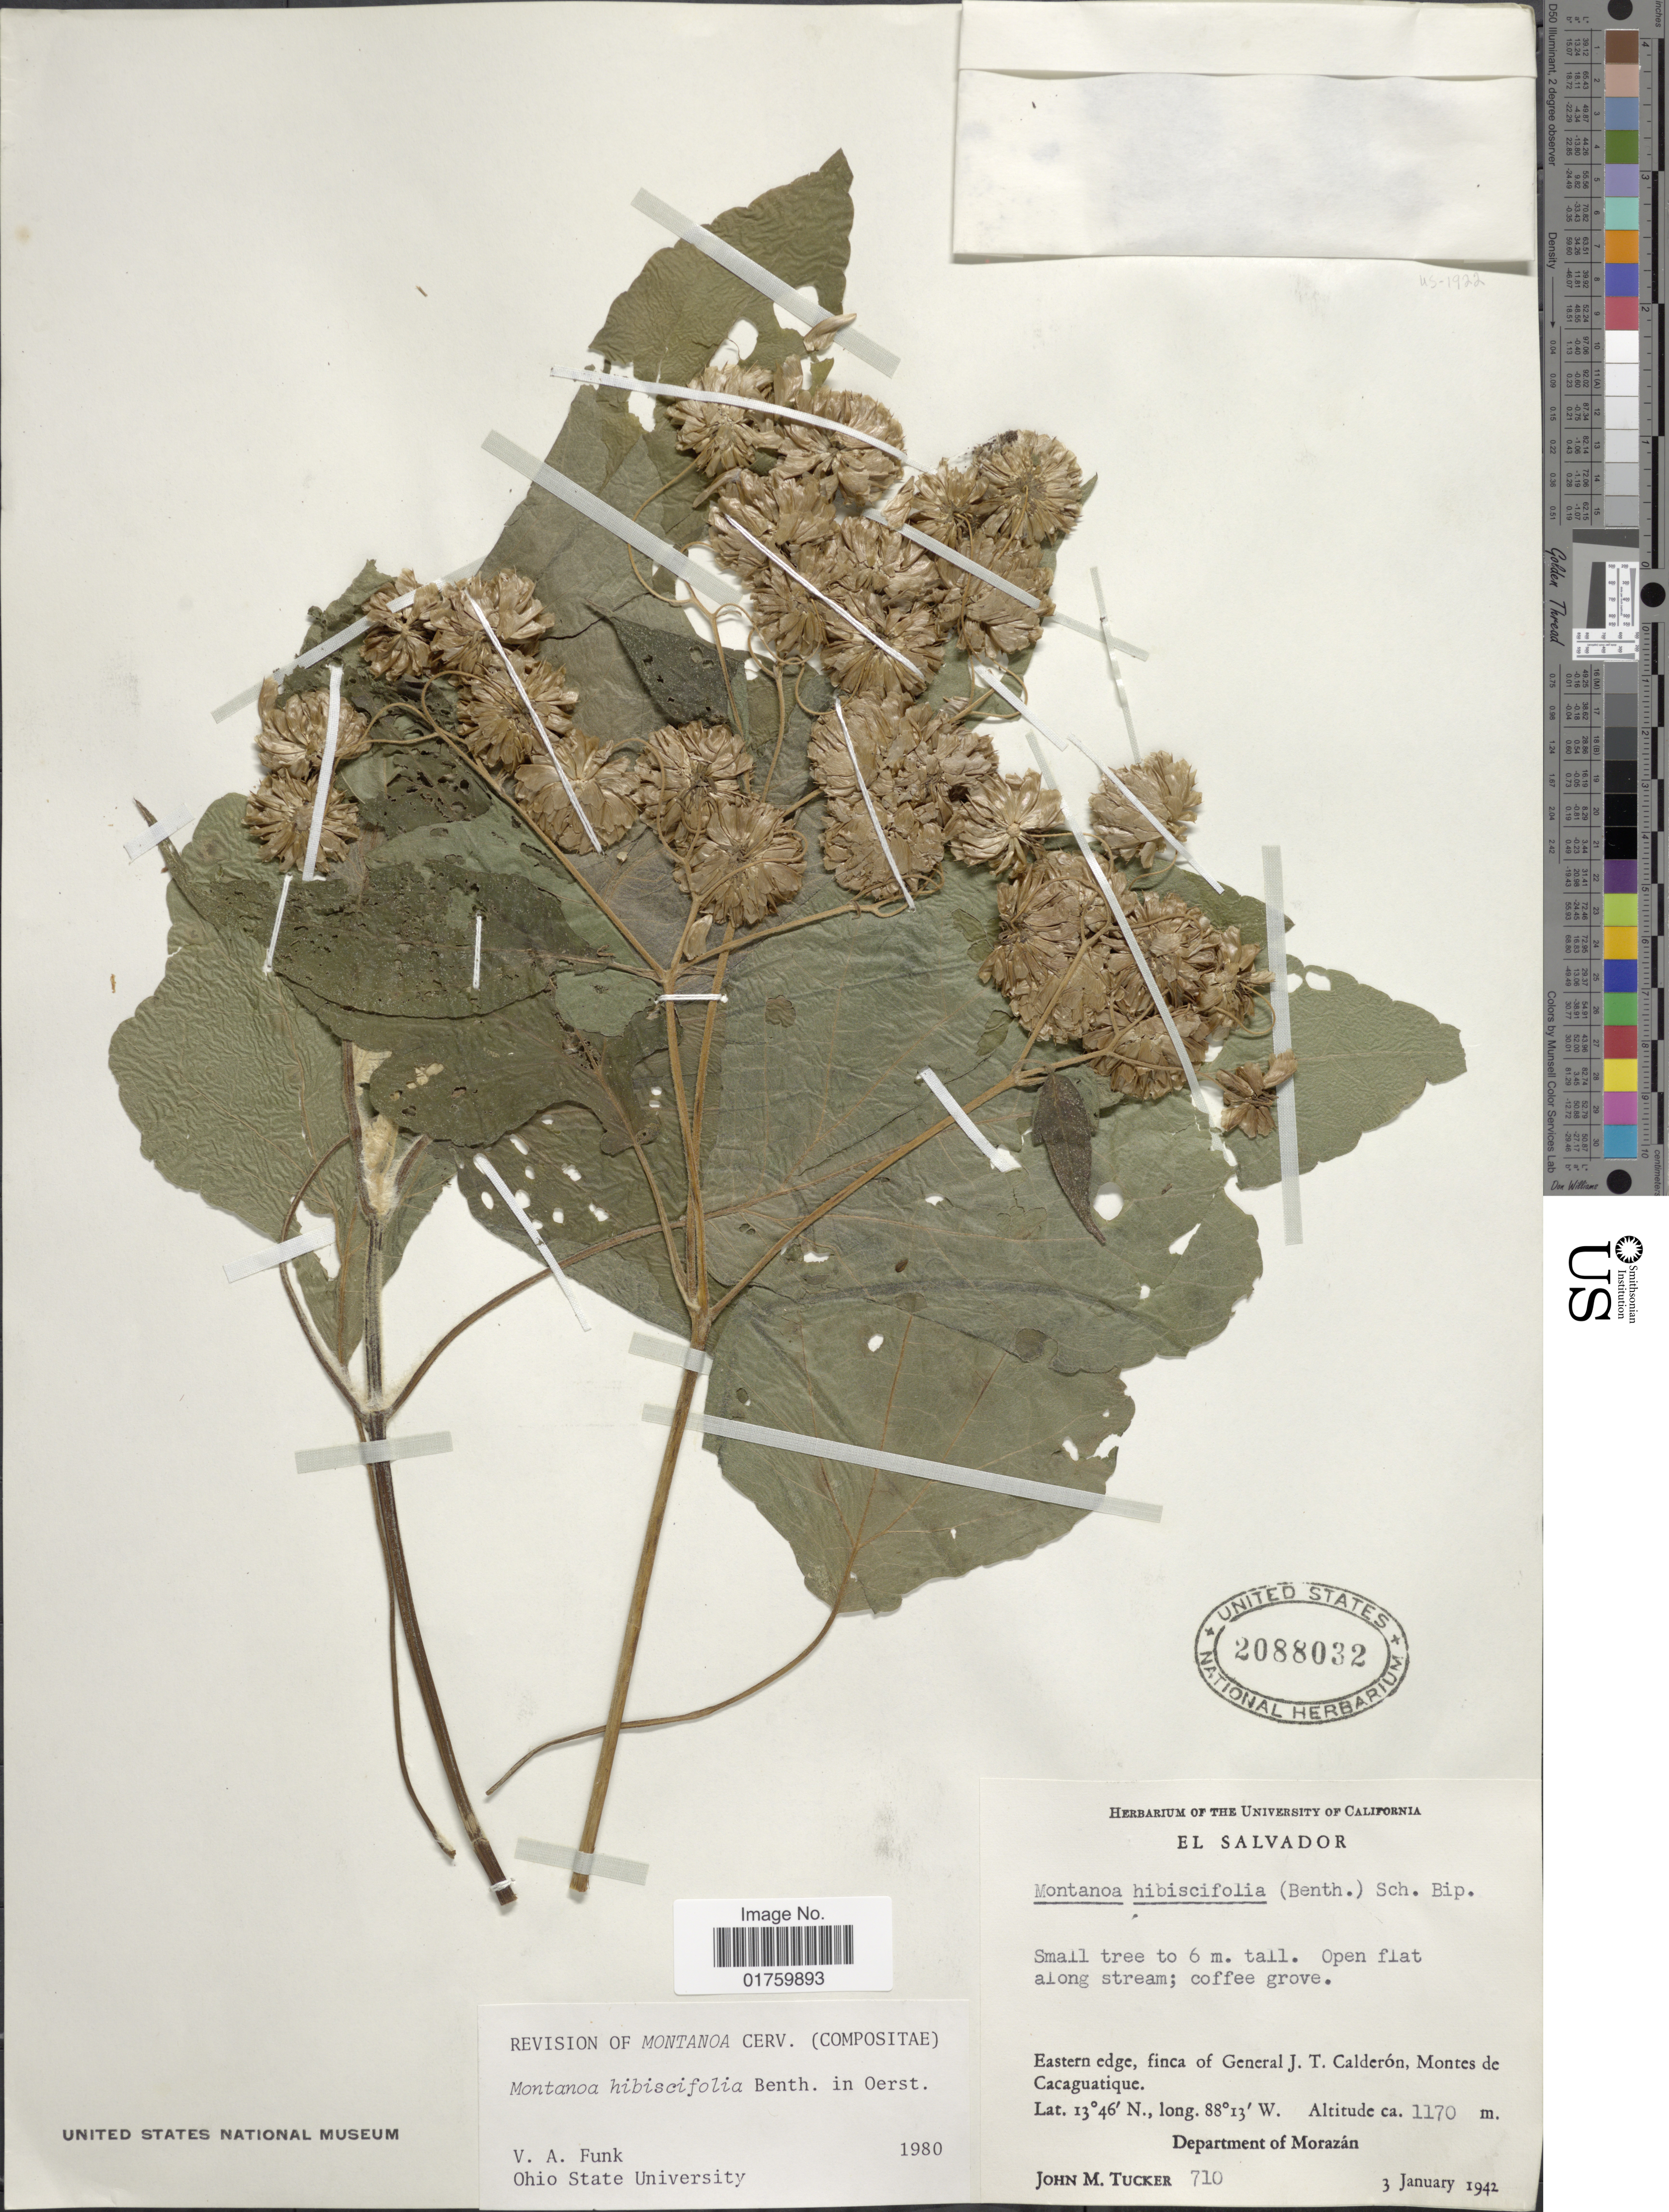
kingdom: Plantae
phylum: Tracheophyta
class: Magnoliopsida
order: Asterales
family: Asteraceae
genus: Montanoa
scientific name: Montanoa hibiscifolia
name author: Benth.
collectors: J. M. Tucker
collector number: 710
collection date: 1942-01-03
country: El Salvador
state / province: Morazan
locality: Eastern edge, finca of General J.T. Calderon, Montes de Cacagautique.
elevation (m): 1170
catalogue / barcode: US 2088032